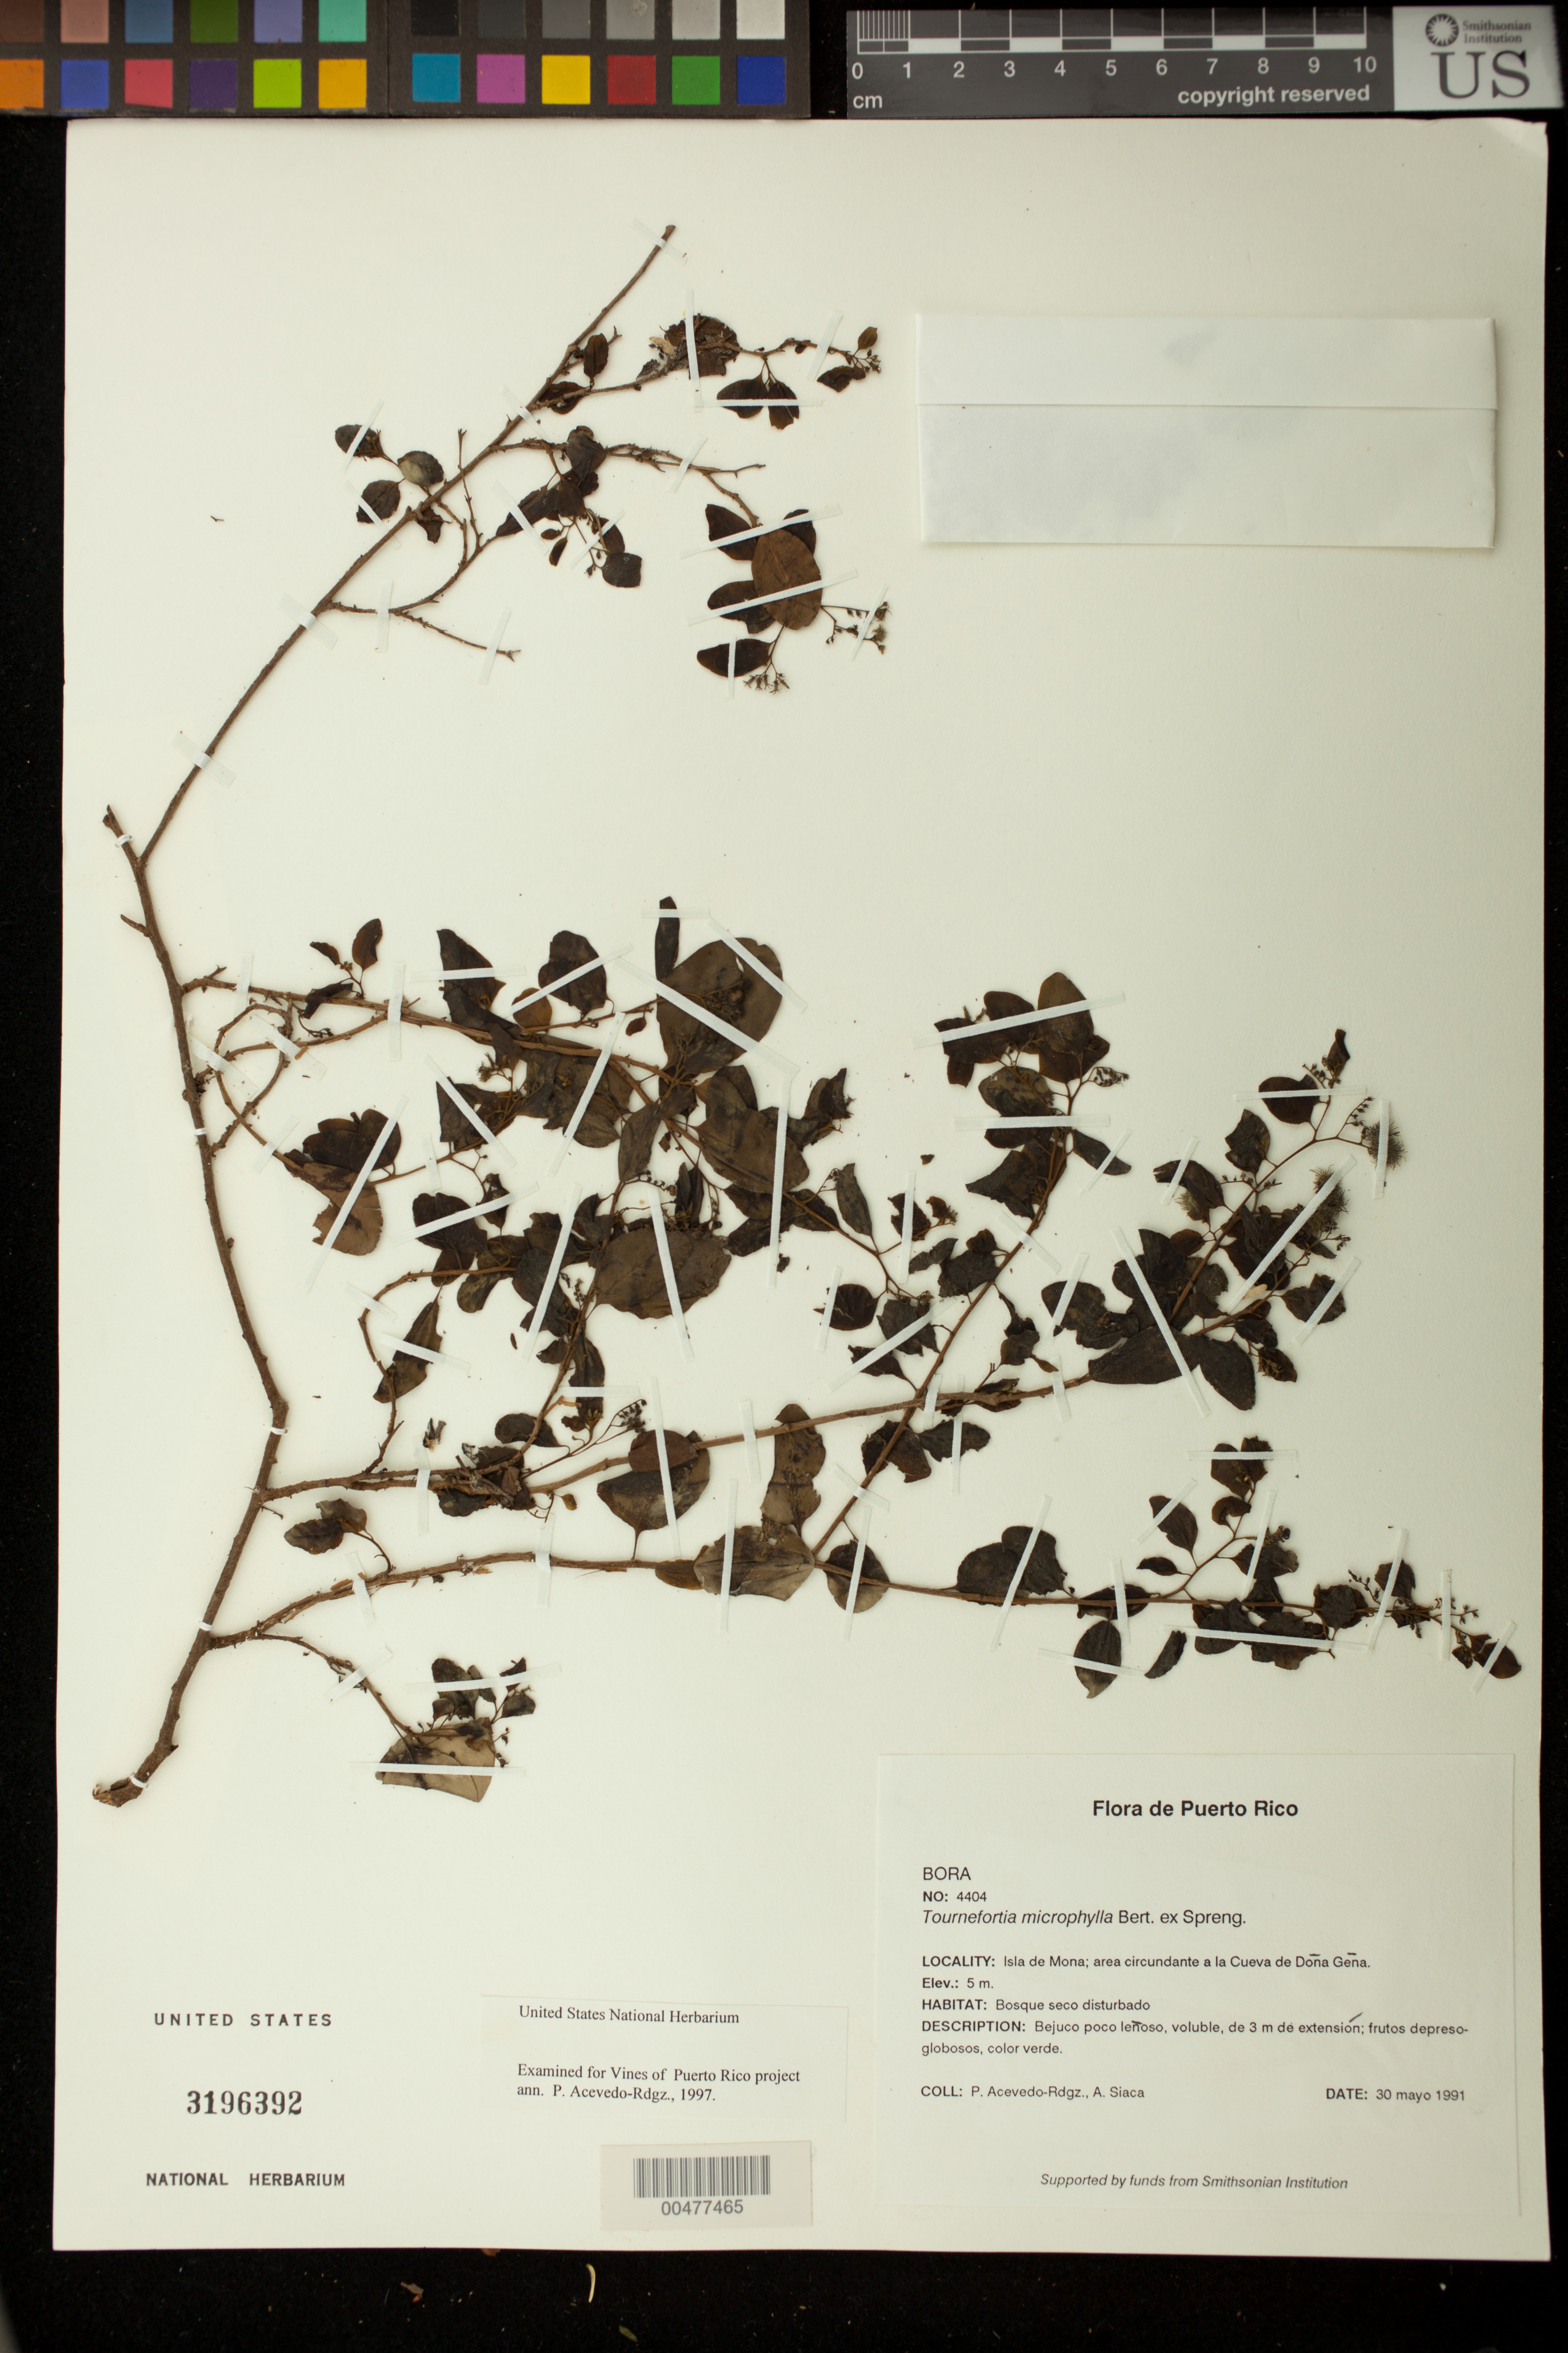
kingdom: Plantae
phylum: Tracheophyta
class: Magnoliopsida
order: Boraginales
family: Heliotropiaceae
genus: Myriopus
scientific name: Myriopus microphyllus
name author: (Bertero ex Spreng.) Feuillet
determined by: Feuillet, C.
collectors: P. Acevedo-Rodr. & A. Siaca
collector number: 4404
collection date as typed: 30 May 1991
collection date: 1991-05-30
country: Puerto Rico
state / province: Mayaguëz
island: Mona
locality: Mona Island: area circundante a la Cueva de Dona Gena.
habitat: Bosque seco disturbado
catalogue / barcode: US 3196392